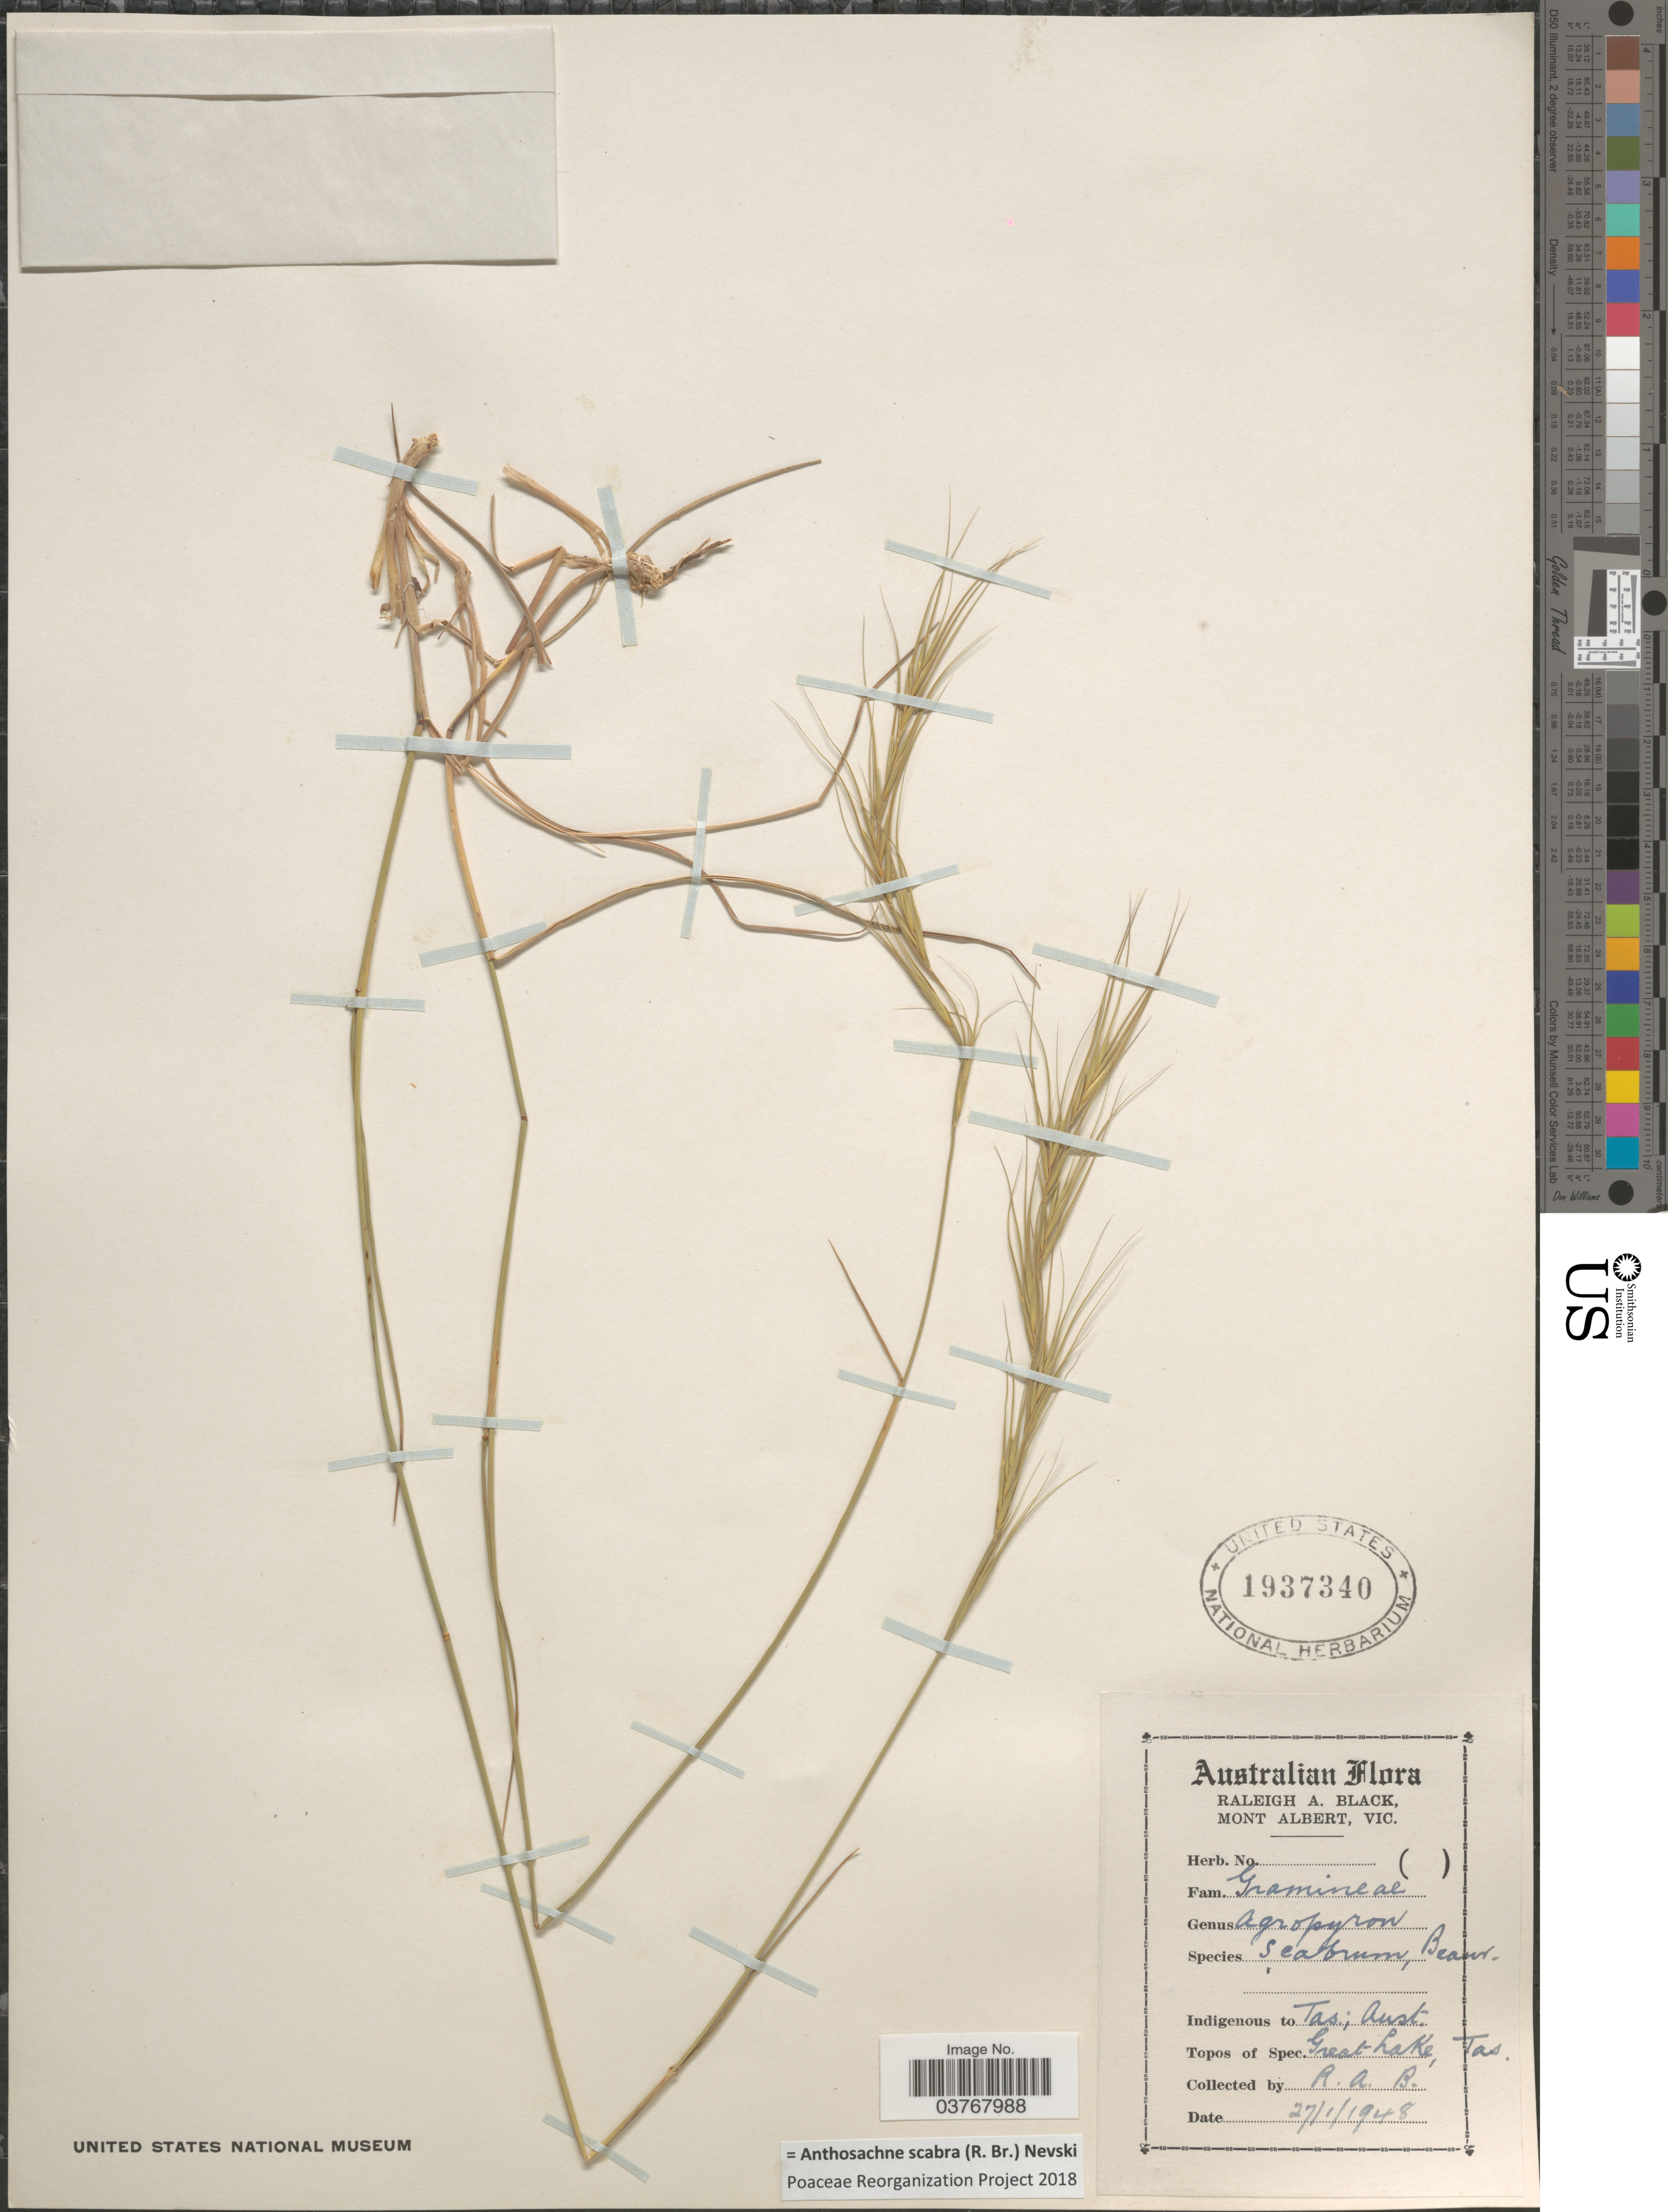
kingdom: Plantae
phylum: Tracheophyta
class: Liliopsida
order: Poales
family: Poaceae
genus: Anthosachne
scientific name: Anthosachne scabra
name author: (R. Br.) Nevski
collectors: R. A. Black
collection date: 1948-01-27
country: Australia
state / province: Tasmania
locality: Great Lake.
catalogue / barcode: US 1937340